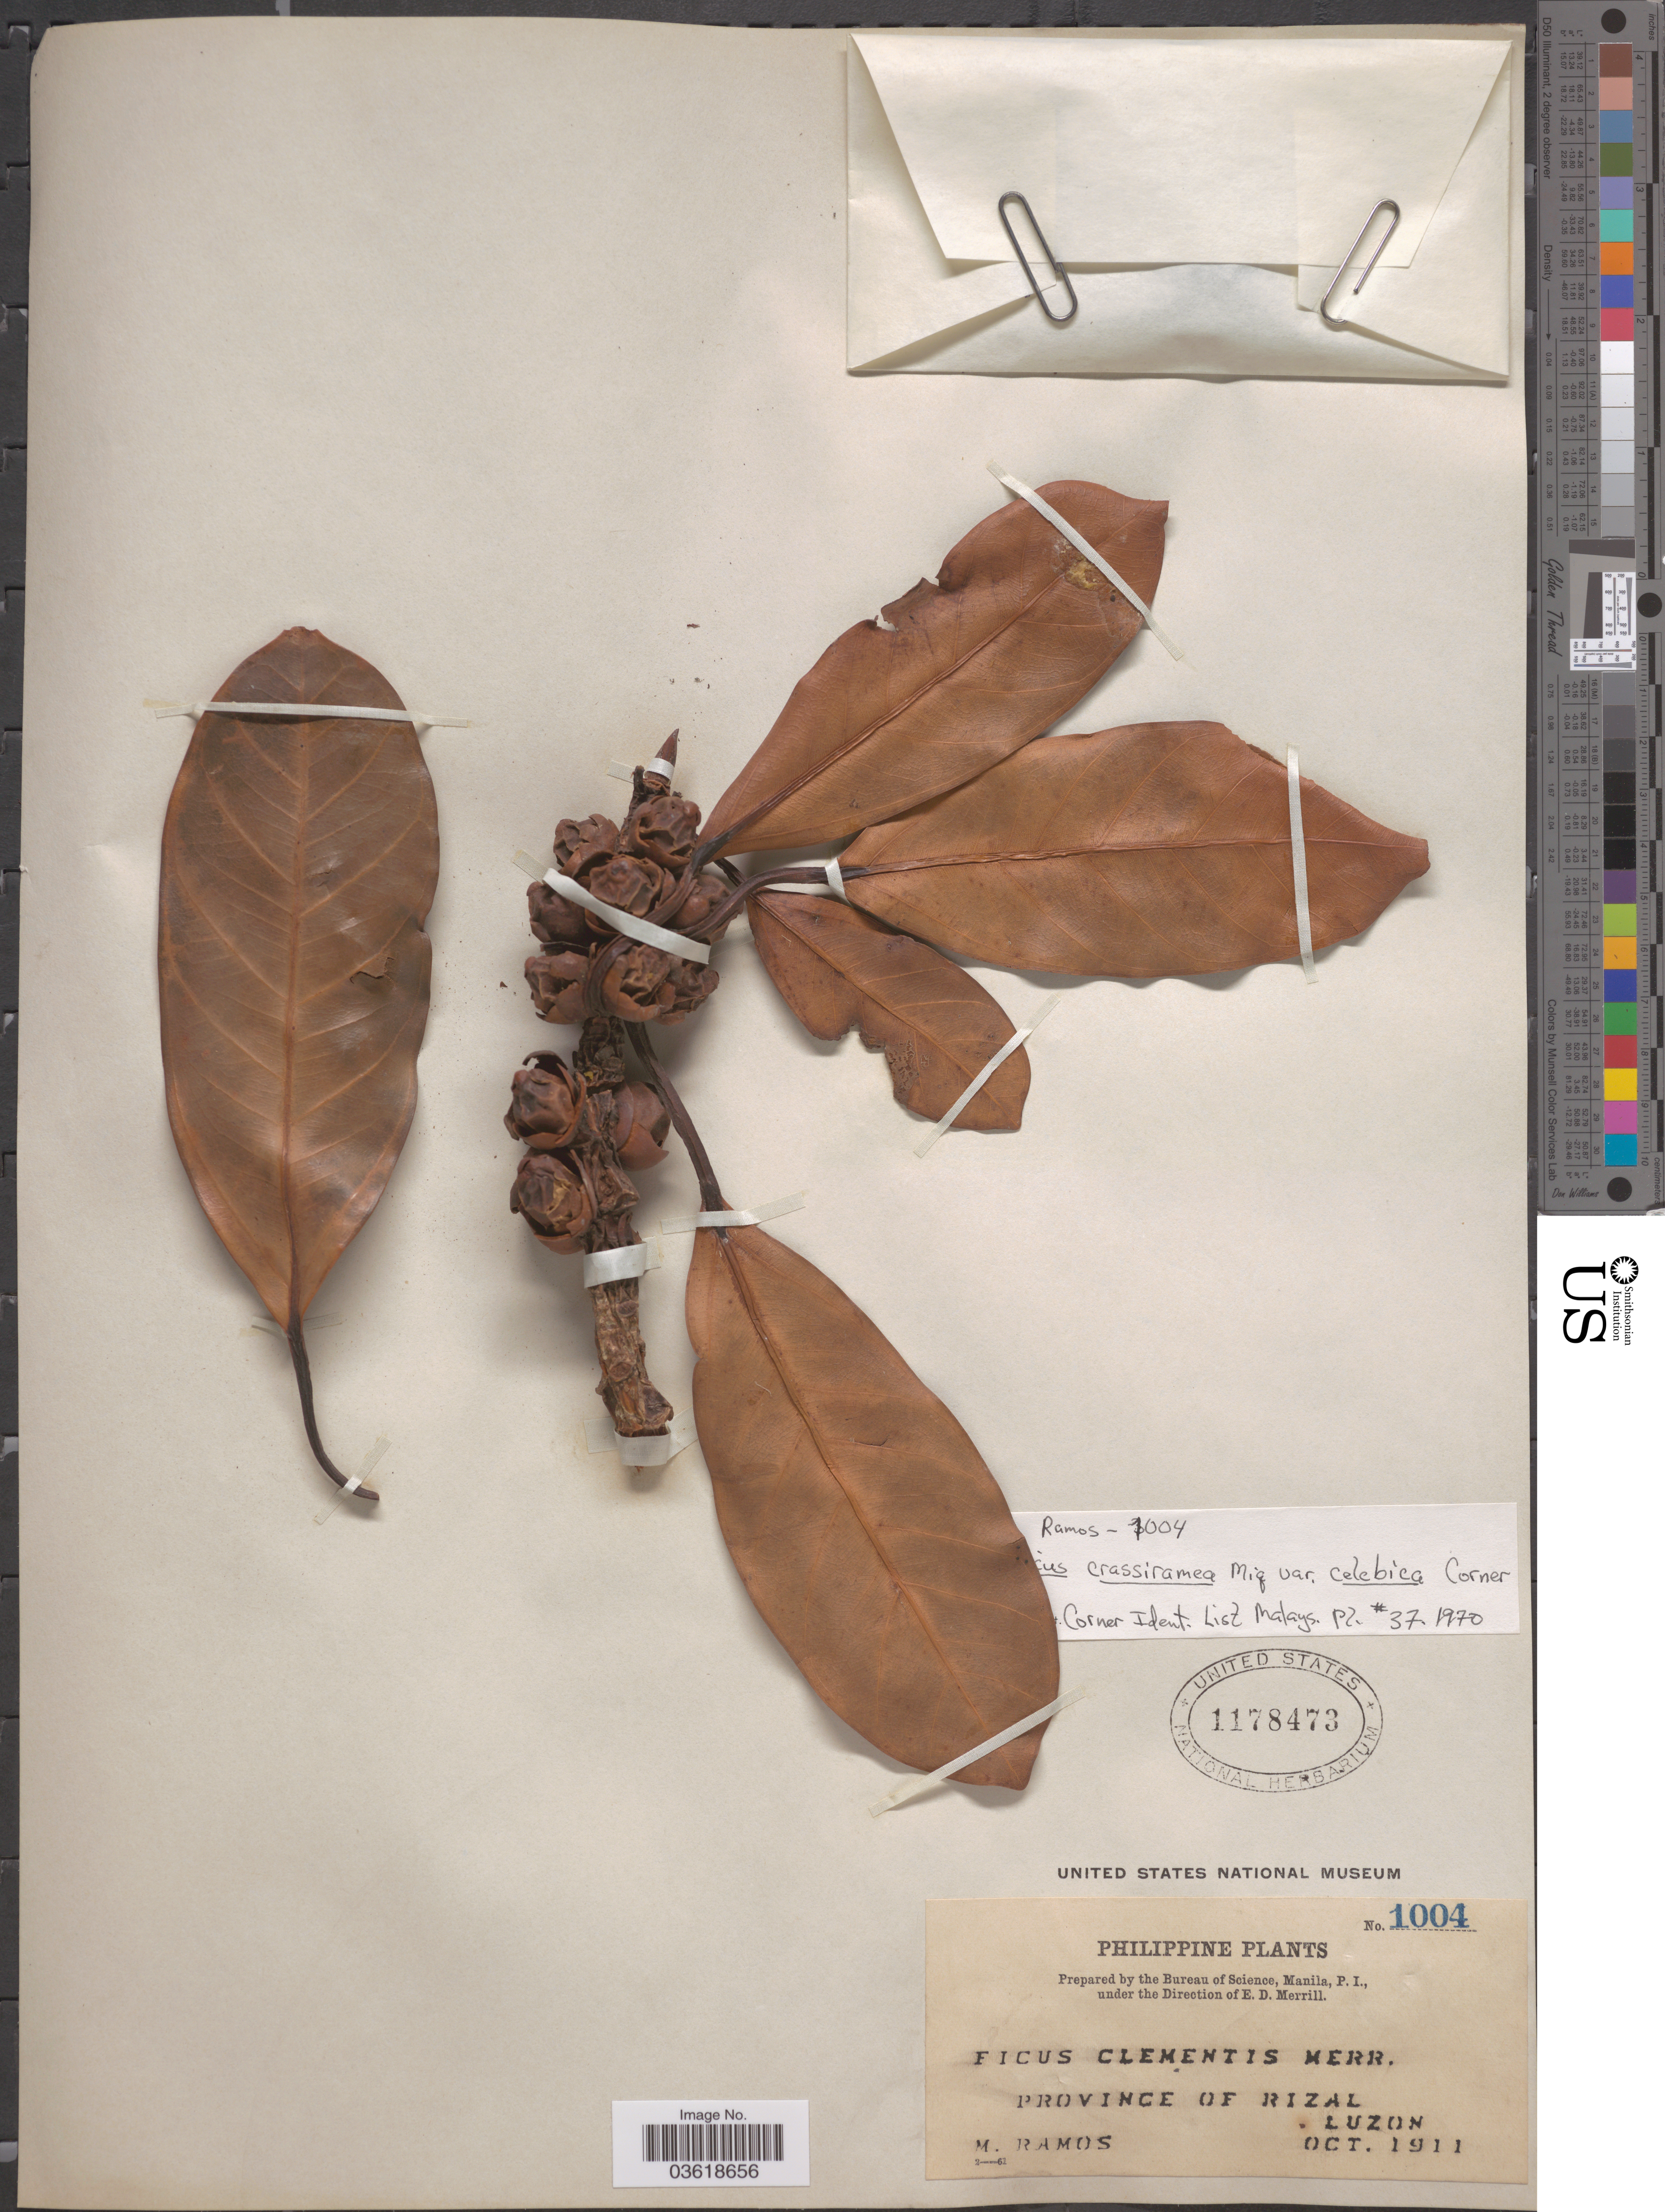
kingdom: Plantae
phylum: Tracheophyta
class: Magnoliopsida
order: Rosales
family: Moraceae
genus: Ficus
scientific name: Ficus crassiramea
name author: Miq.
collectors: M. Ramos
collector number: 1004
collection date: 1911-10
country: Philippines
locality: Province of Rizal. Luzon.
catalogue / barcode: US 1178473